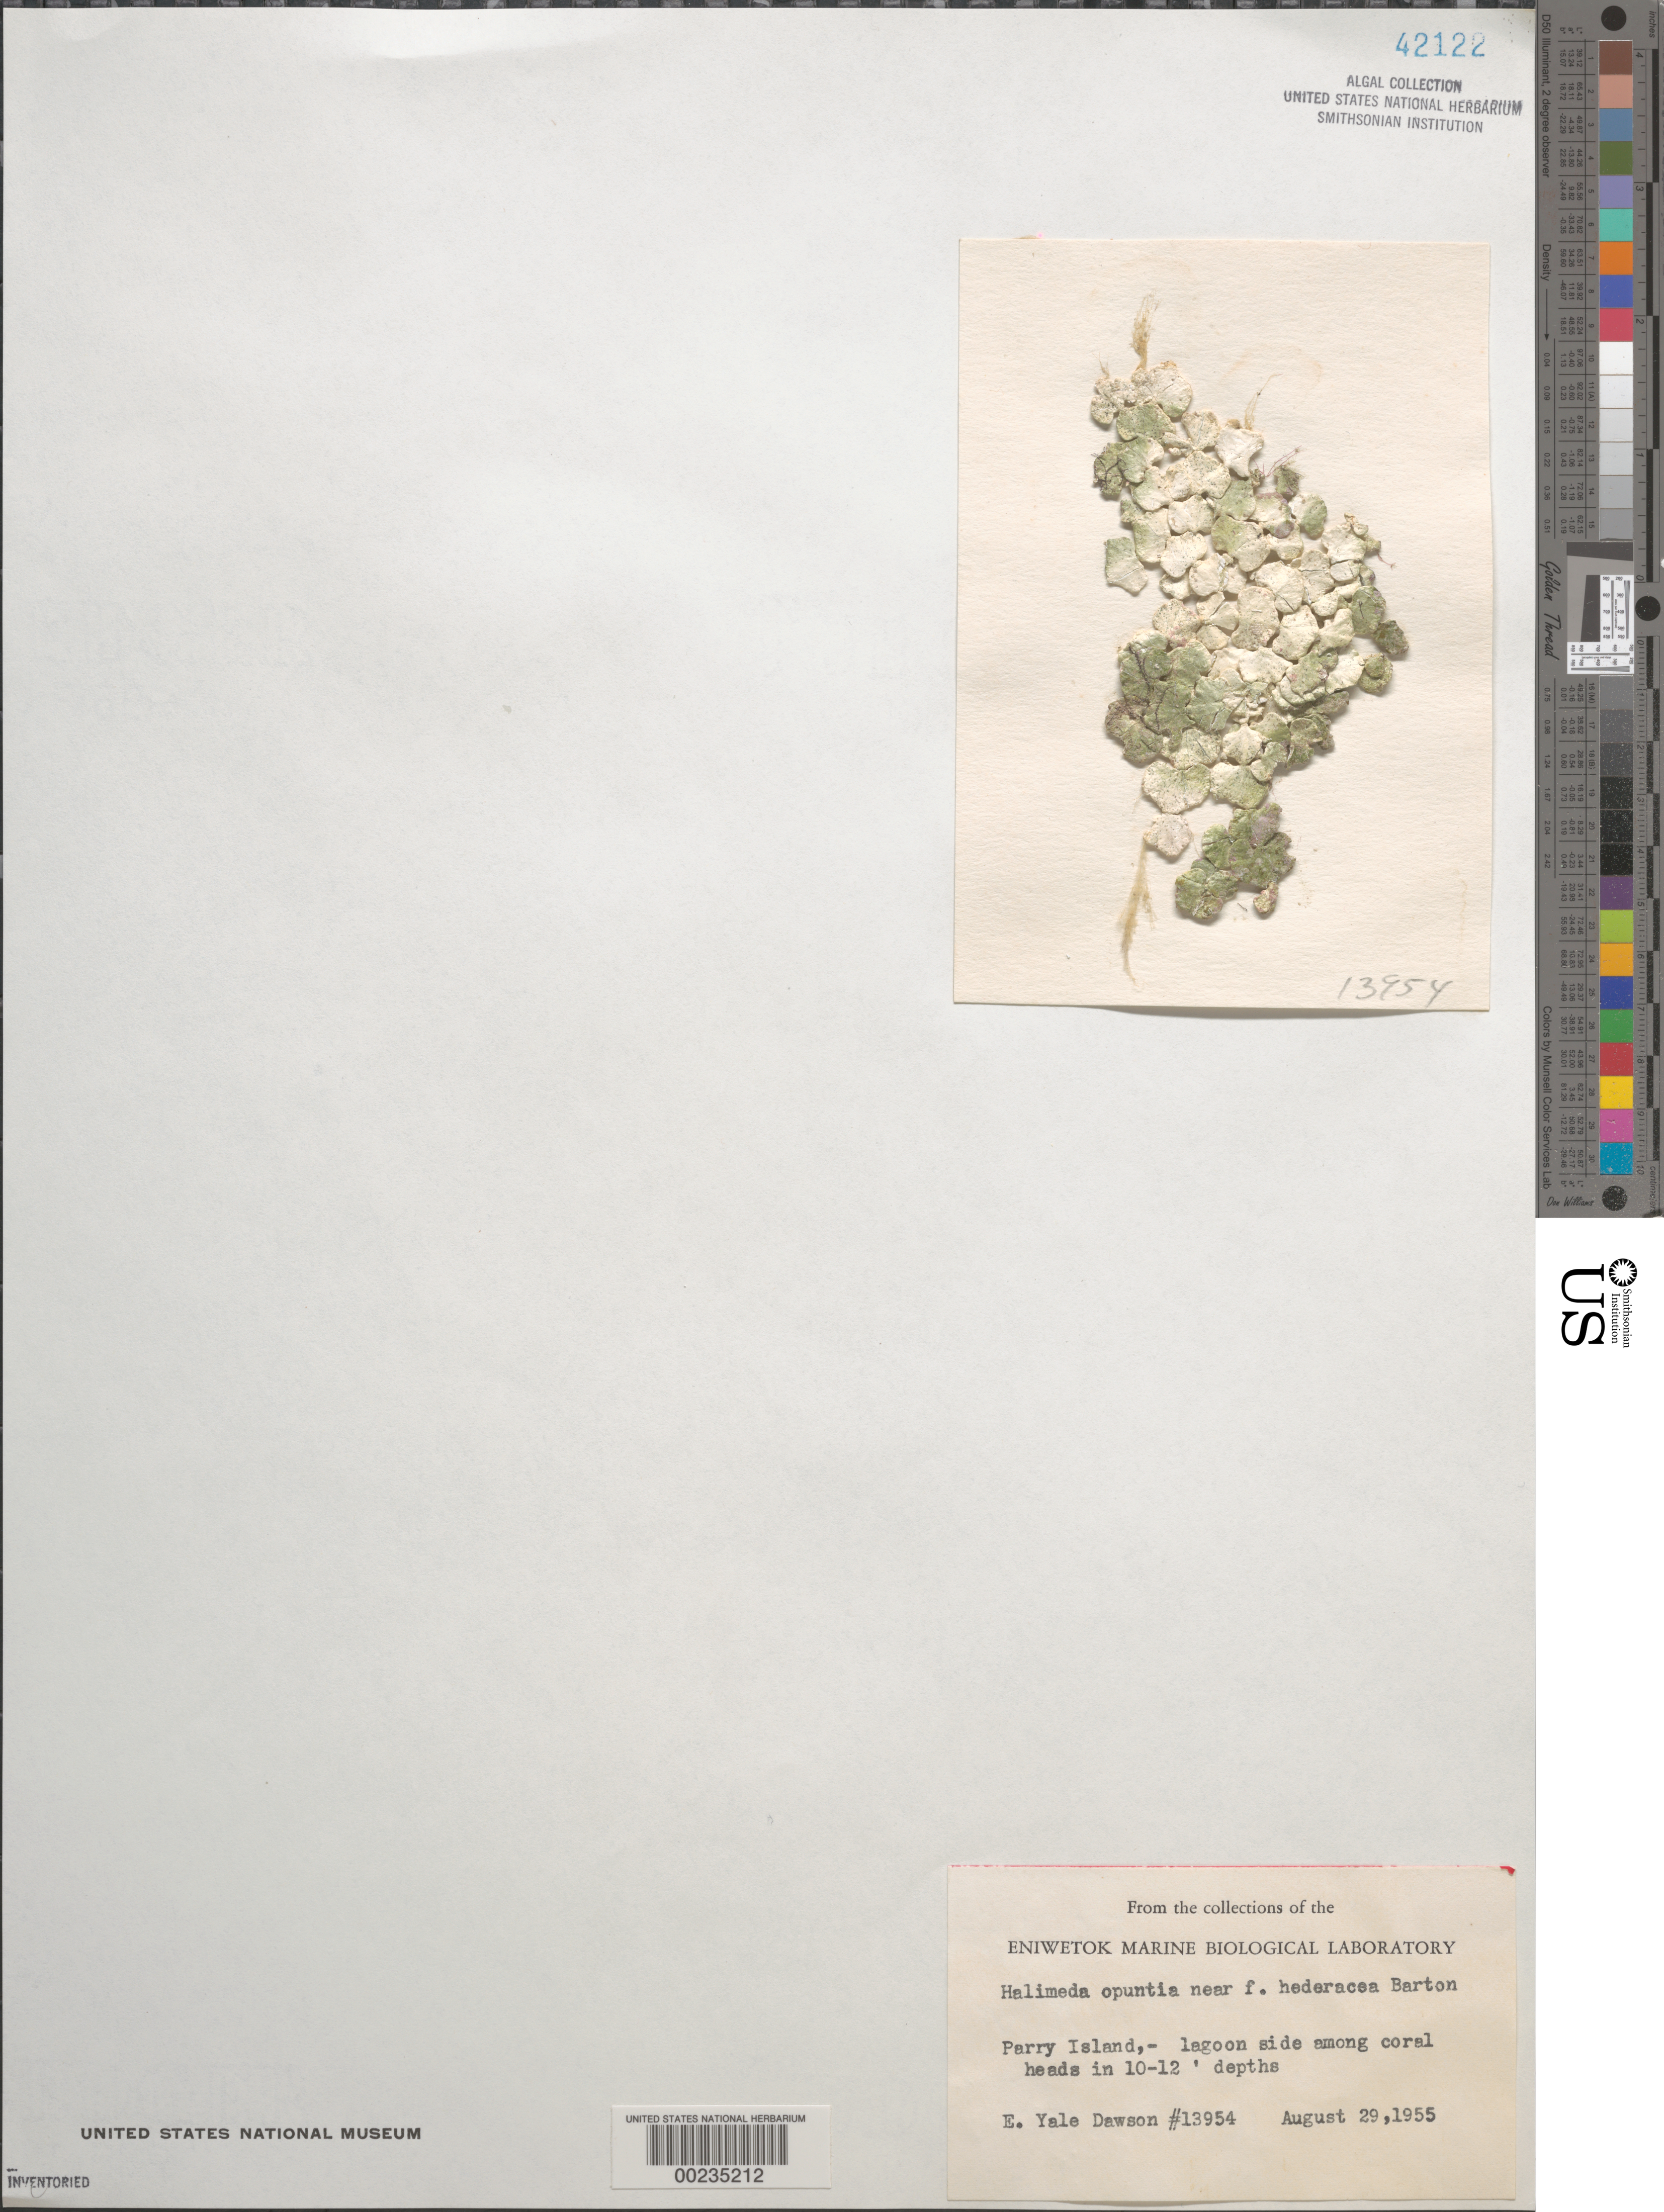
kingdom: Plantae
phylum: Chlorophyta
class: Ulvophyceae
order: Bryopsidales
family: Halimedaceae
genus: Halimeda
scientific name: Halimeda opuntia f. hederacea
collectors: E. Y. Dawson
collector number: EYD 13954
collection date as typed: August 29, 1955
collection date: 1955-08-29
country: Marshall Islands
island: Enewetak [Eniwetok] Atoll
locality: Parry Islet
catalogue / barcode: US 42122